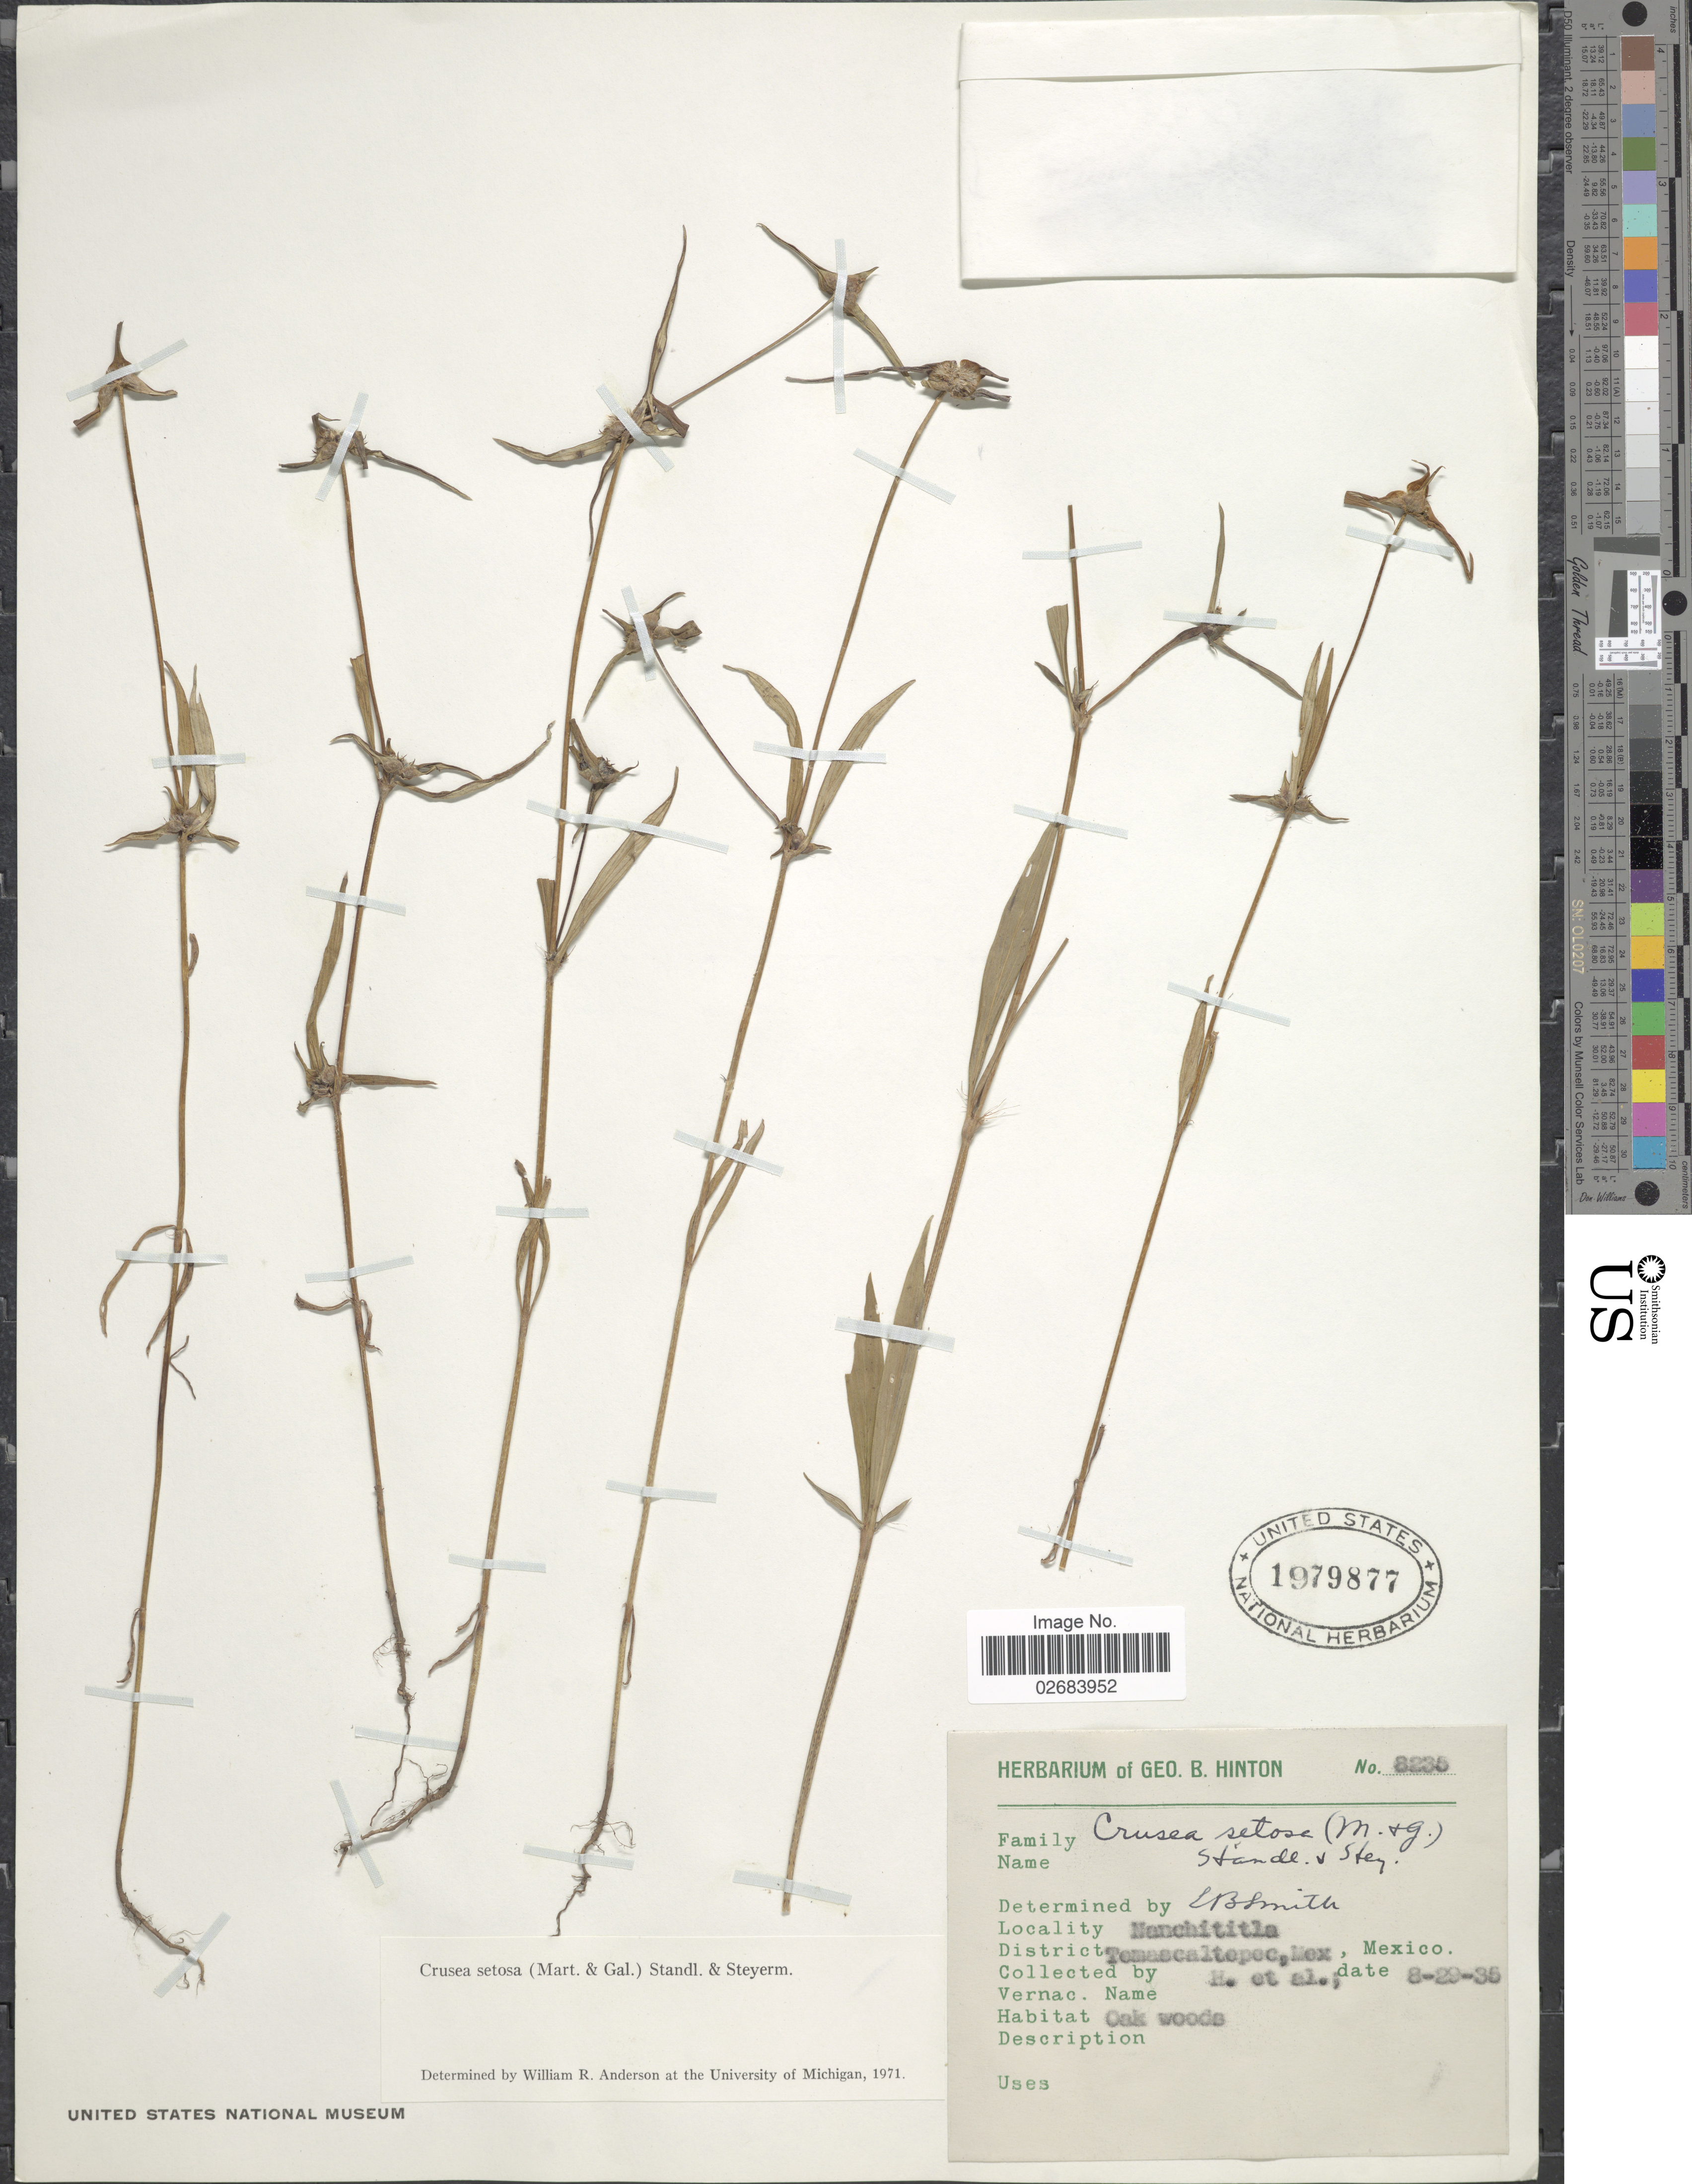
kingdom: Plantae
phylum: Tracheophyta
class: Magnoliopsida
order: Gentianales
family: Rubiaceae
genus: Crusea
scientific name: Crusea setosa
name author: (M. Martens & Galeotti) Standl. & Steyerm.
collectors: G. B. Hinton & et al.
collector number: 8235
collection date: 1935-08-29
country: Mexico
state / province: México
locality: Nanchititla, District Temascaltepec.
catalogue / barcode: US 1979877